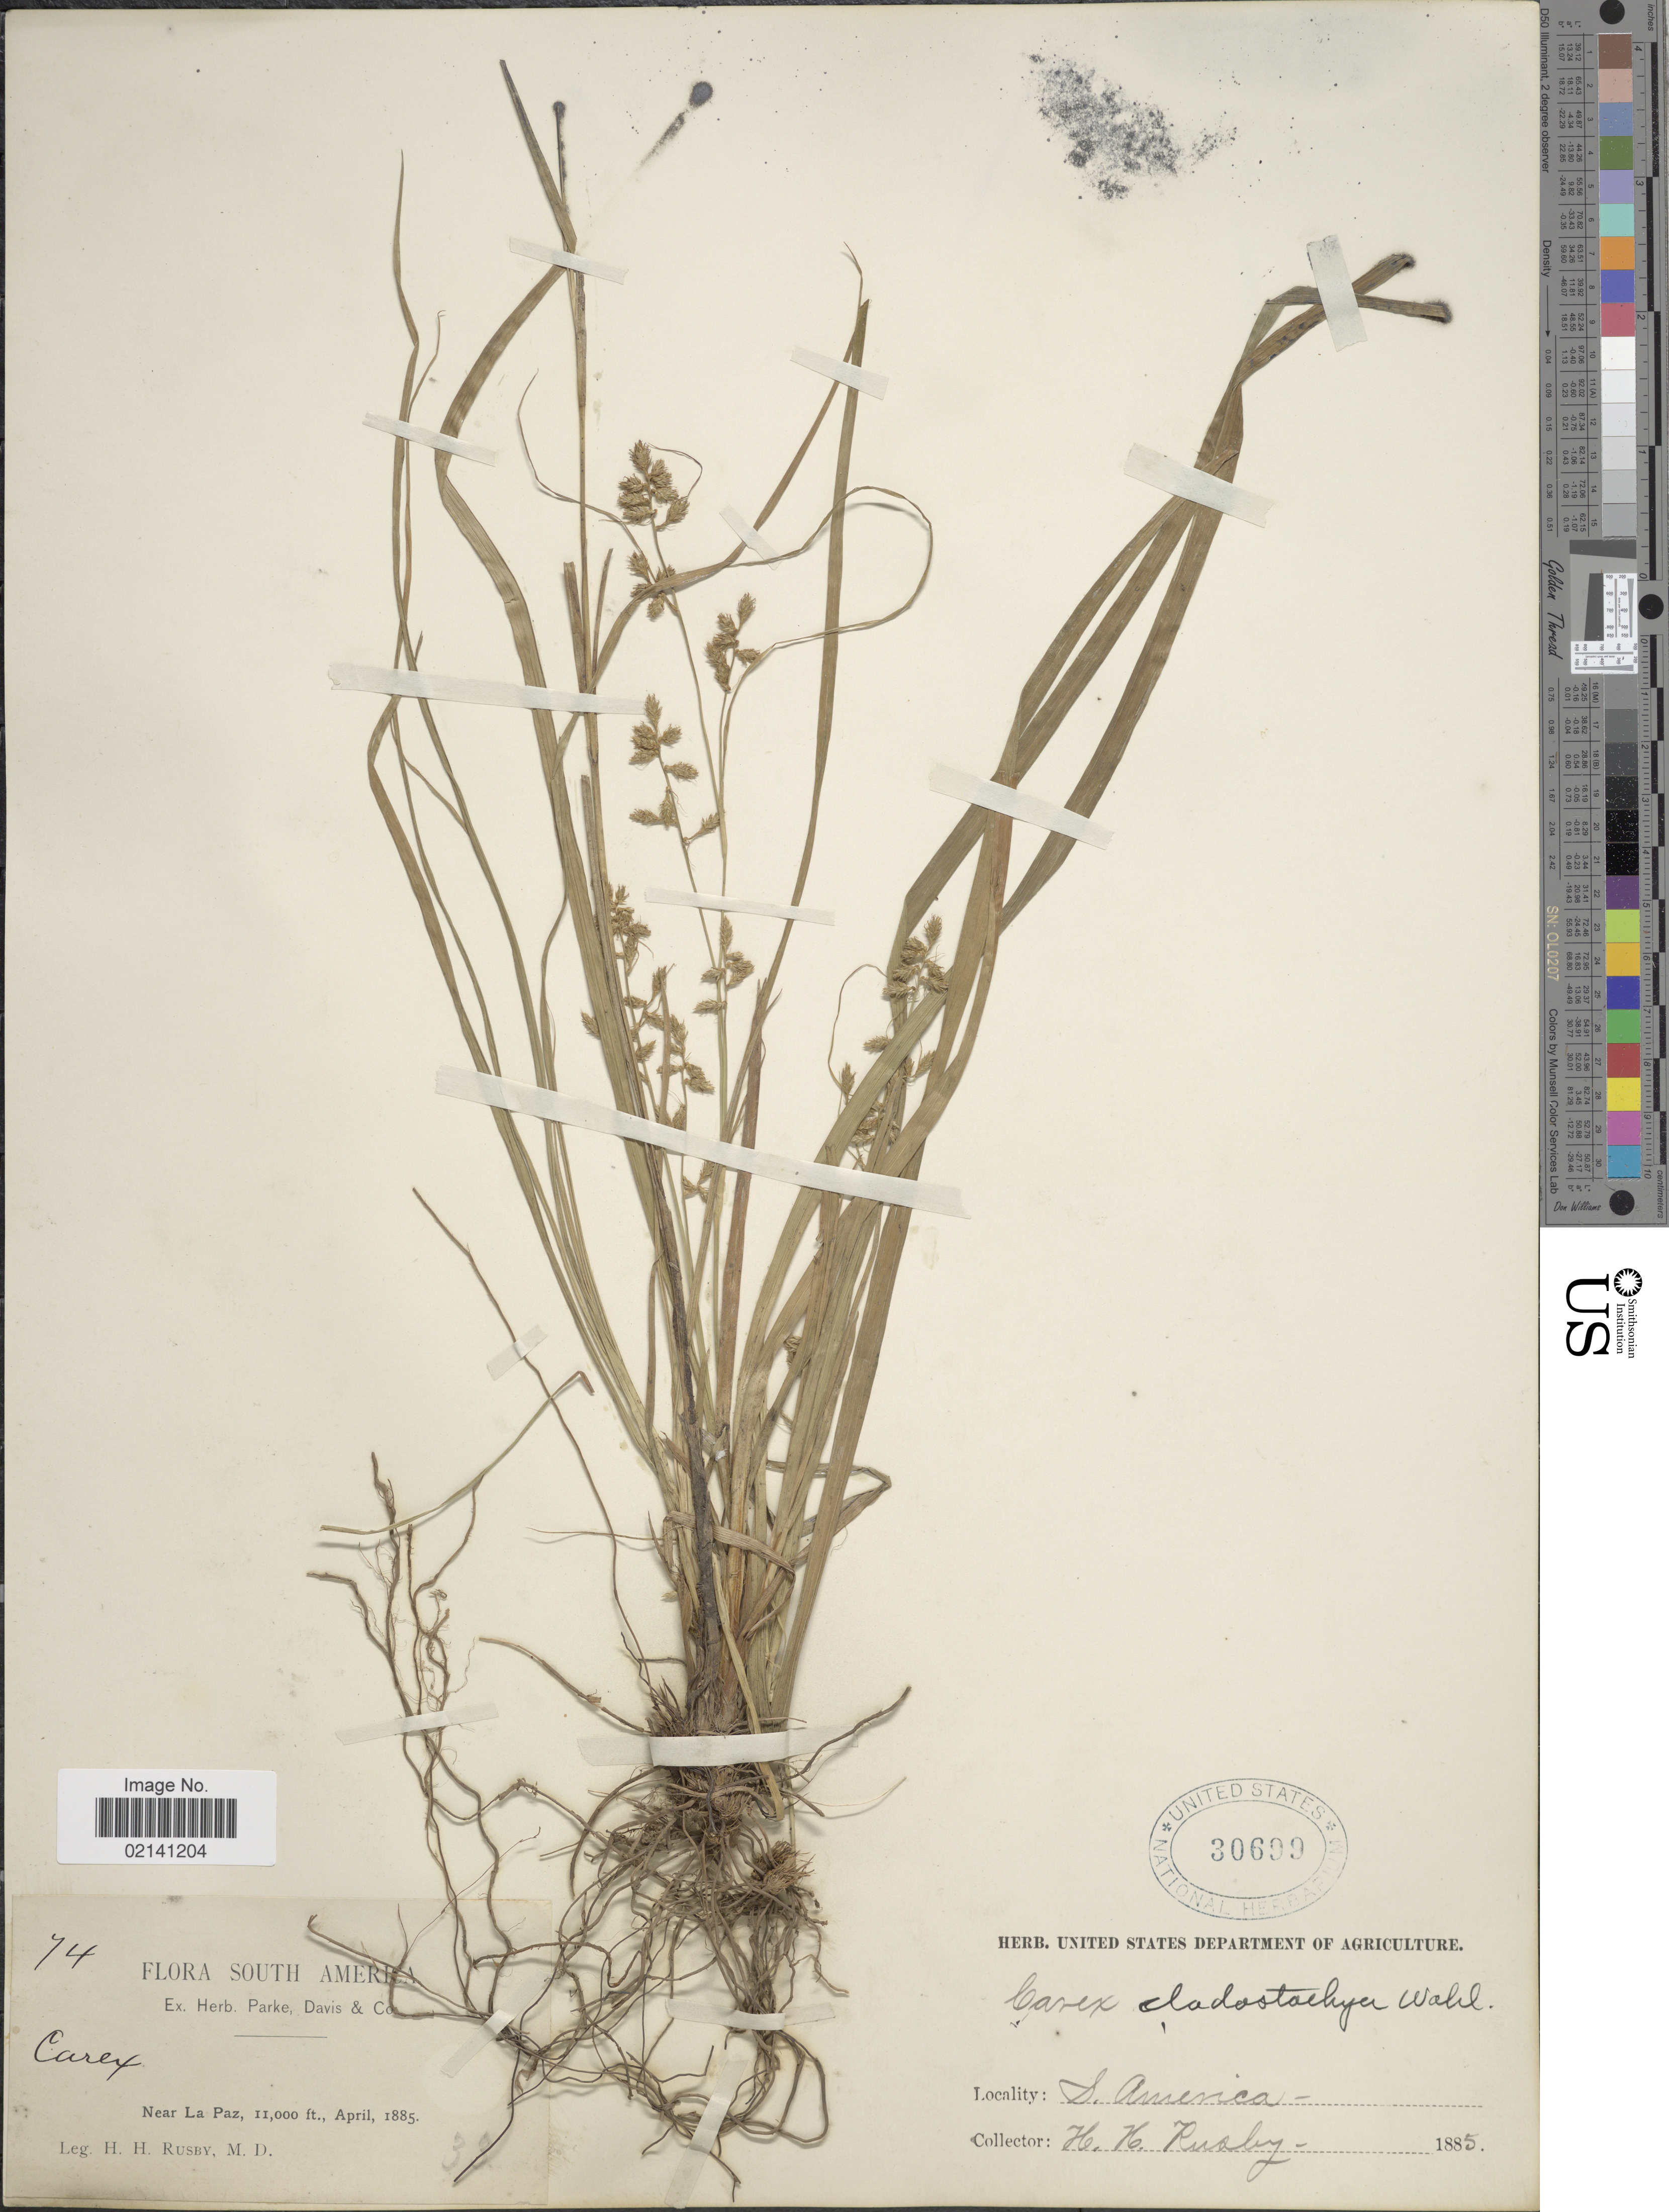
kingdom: Plantae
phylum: Tracheophyta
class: Liliopsida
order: Poales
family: Cyperaceae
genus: Carex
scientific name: Carex polystachya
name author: Sw. ex Wahlenb.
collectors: H. H. Rusby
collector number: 74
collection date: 1885-04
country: Bolivia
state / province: La Paz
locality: Near La Paz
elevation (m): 3353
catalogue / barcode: US 30699